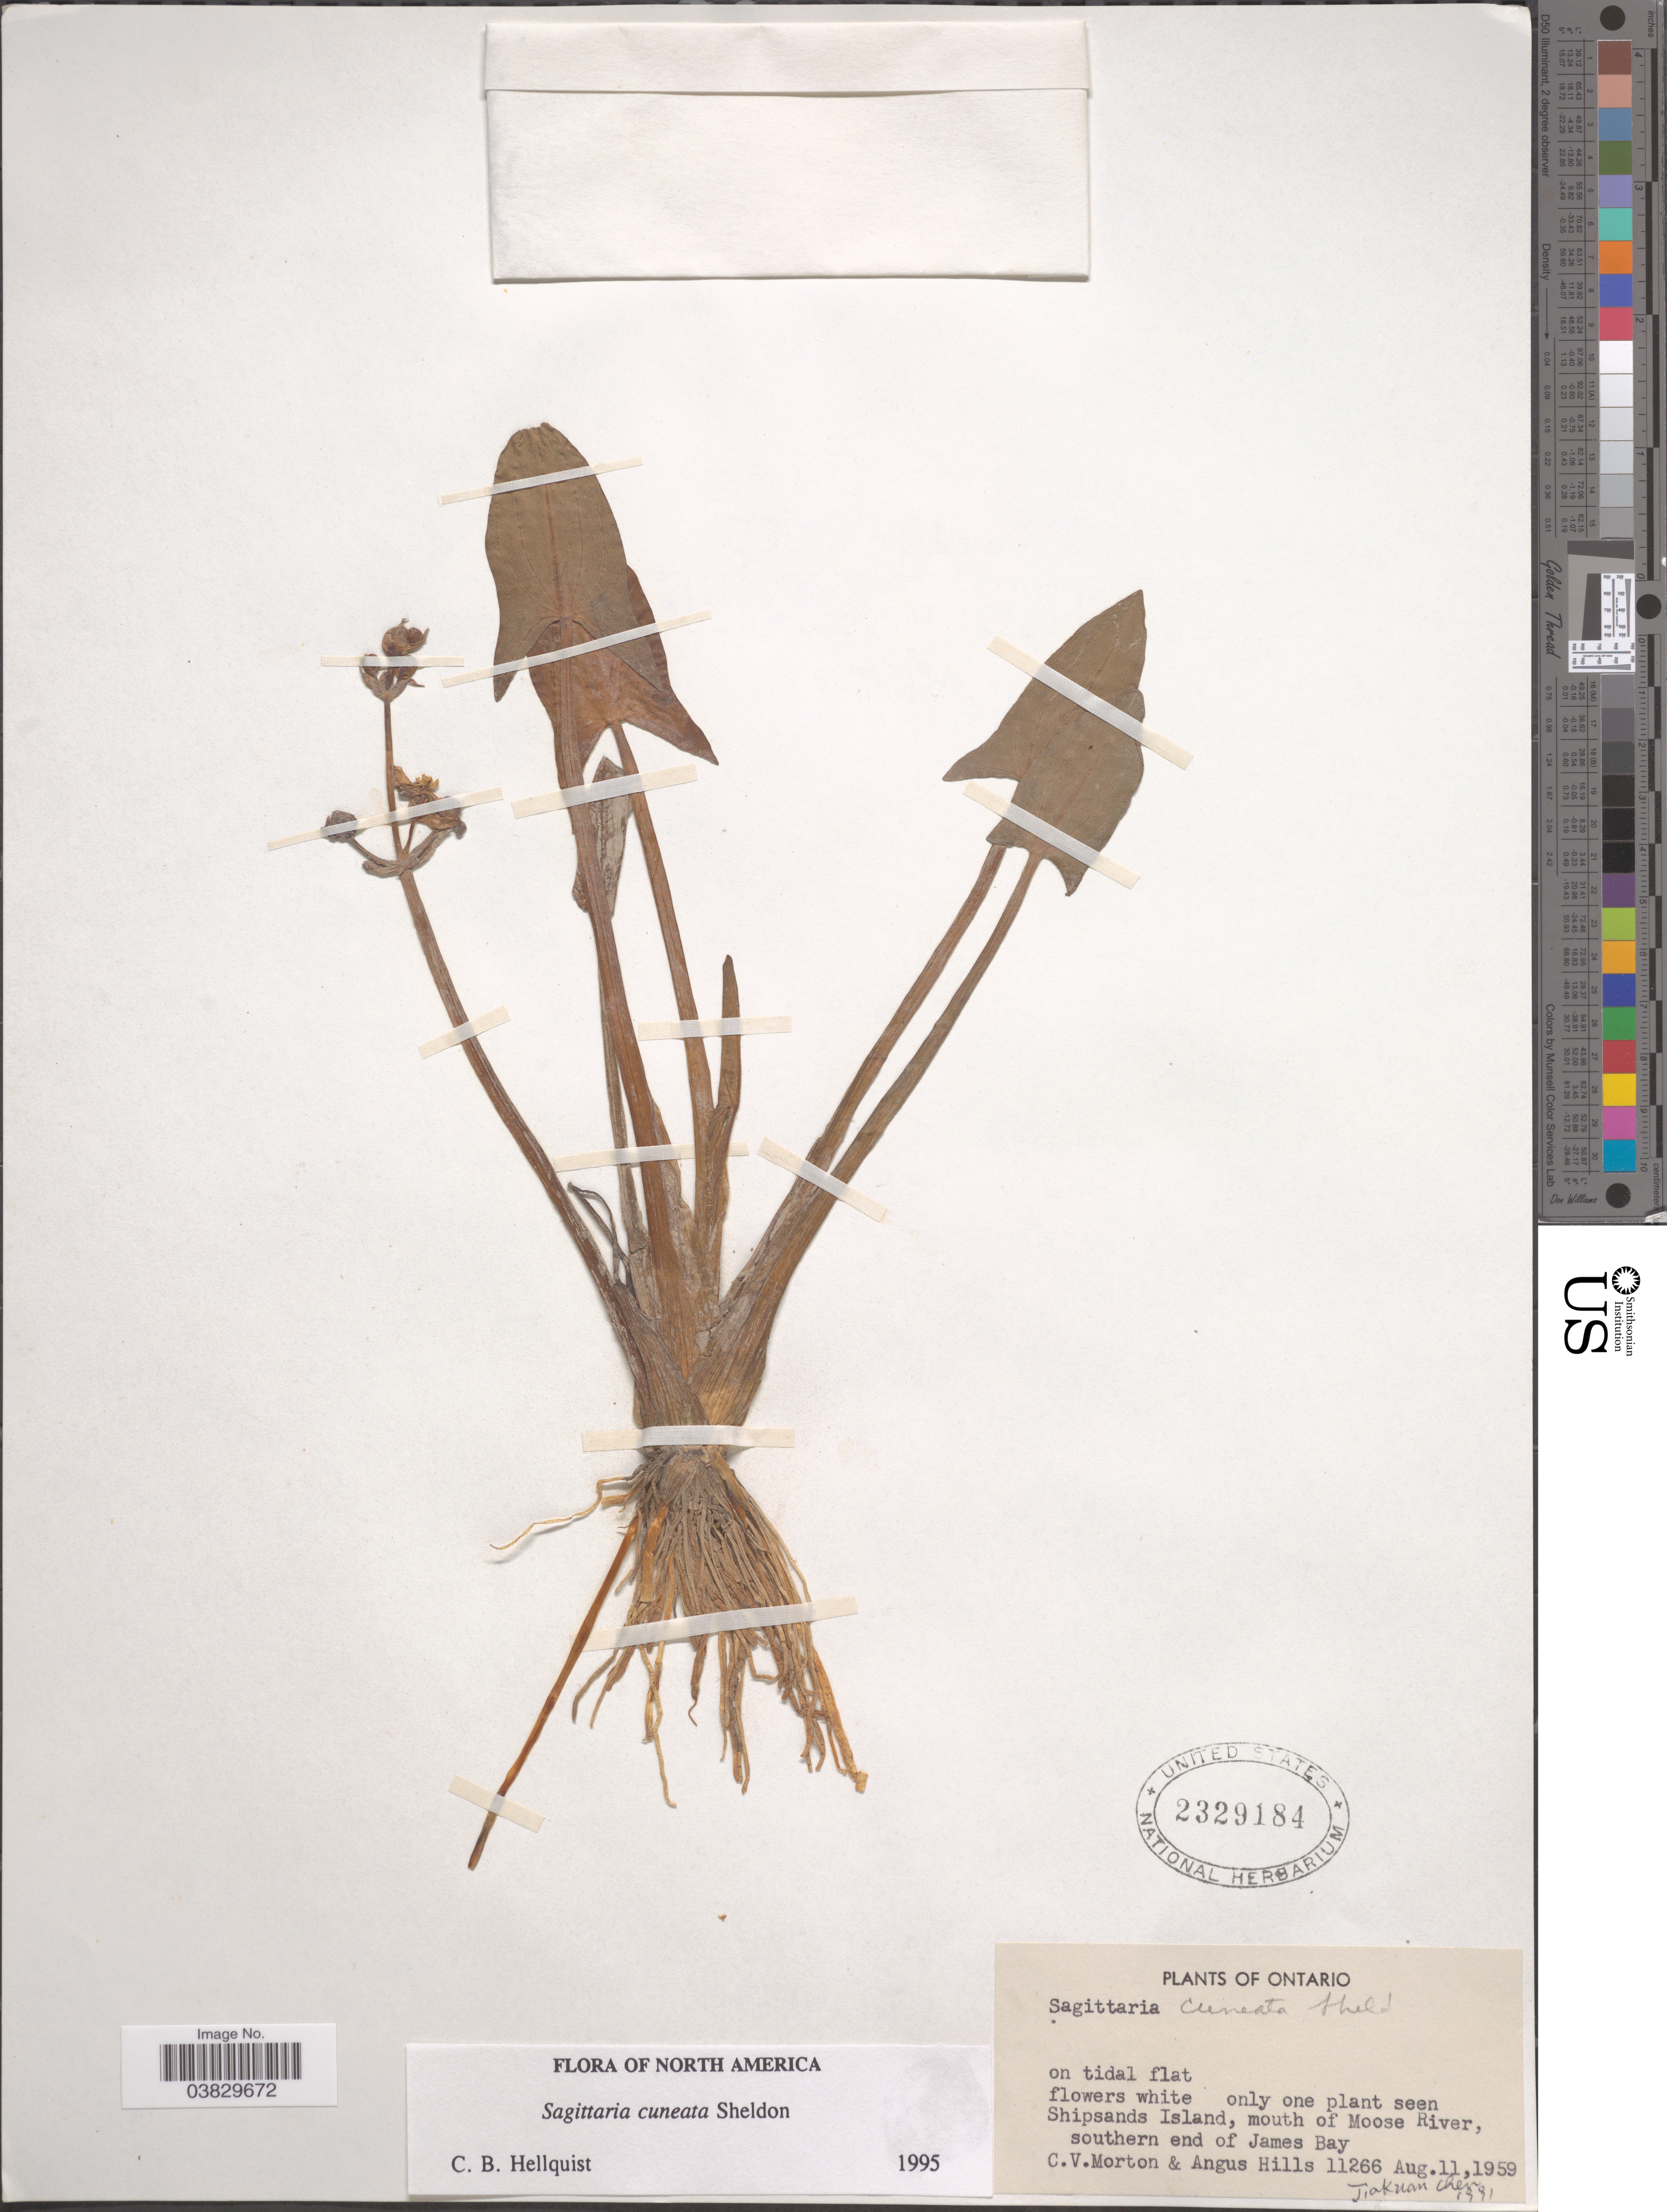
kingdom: Plantae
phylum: Tracheophyta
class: Liliopsida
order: Alismatales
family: Alismataceae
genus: Sagittaria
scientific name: Sagittaria cuneata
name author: E. Sheld.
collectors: C. V. Morton & A. Hills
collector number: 11266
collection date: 1959-08-11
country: Canada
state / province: Ontario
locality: Shipsands Island, mouth of Moose River, southern end of James Bay.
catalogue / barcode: US 2329184